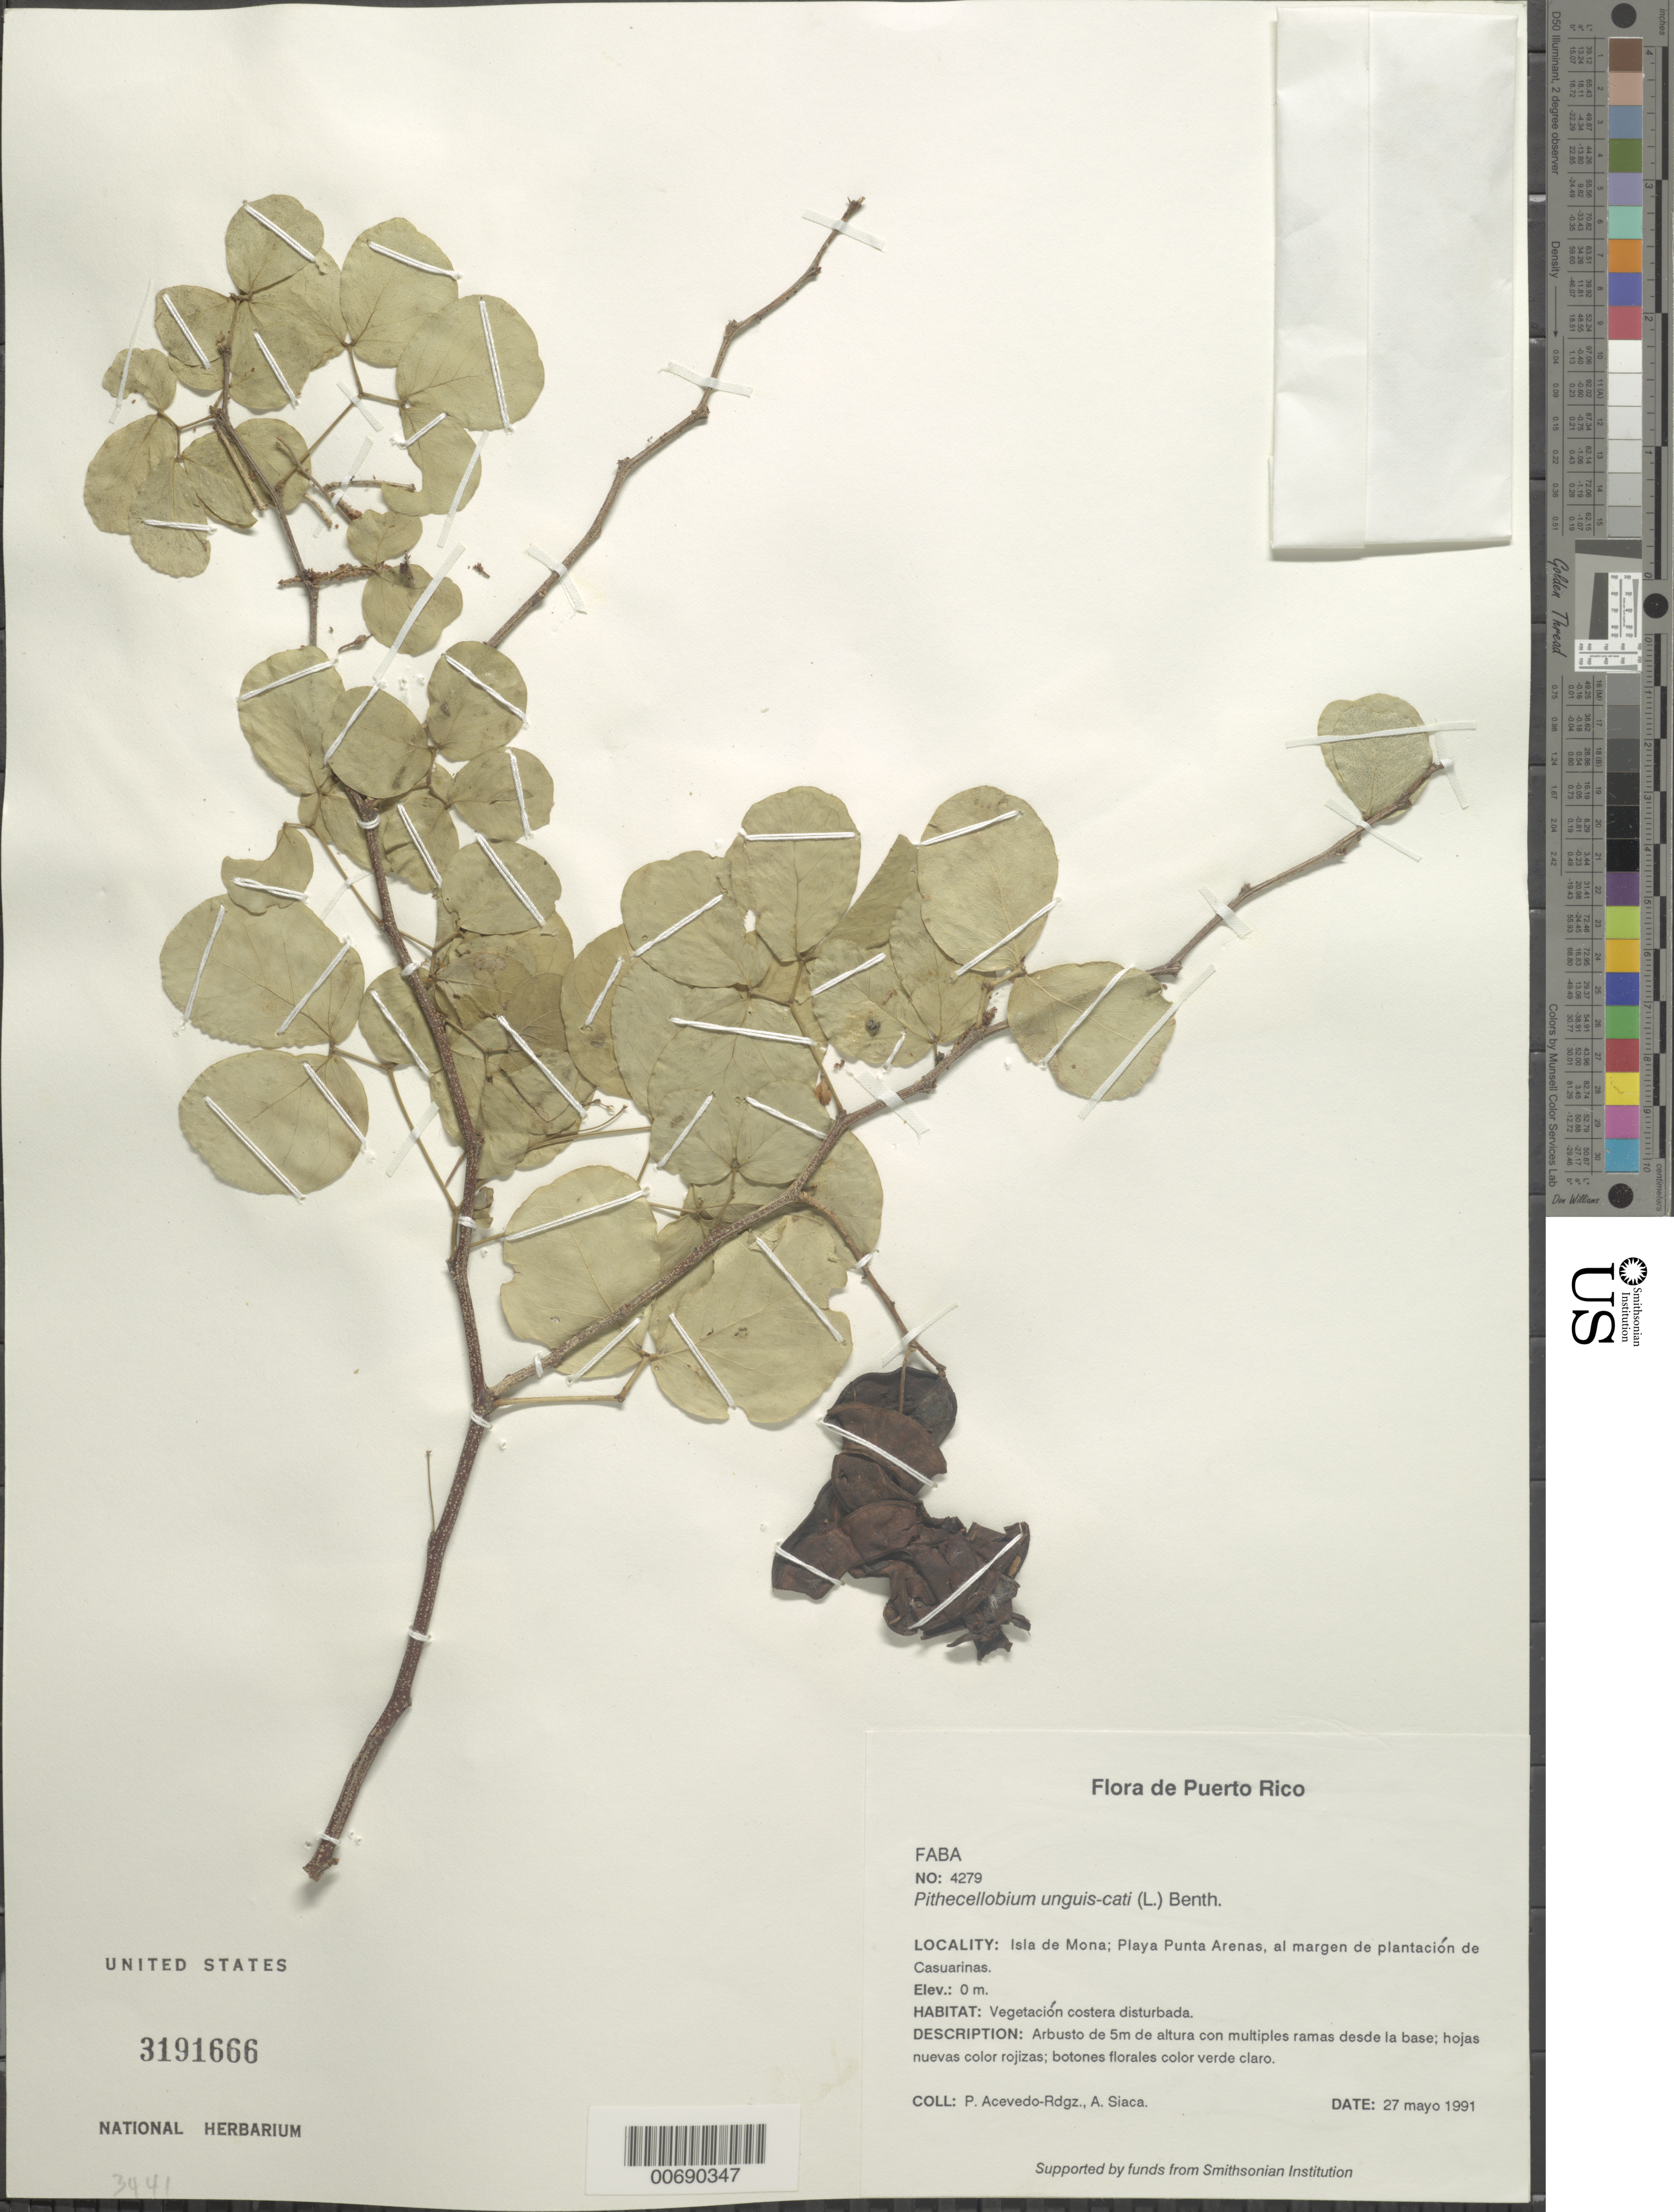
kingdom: Plantae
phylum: Tracheophyta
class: Magnoliopsida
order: Fabales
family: Fabaceae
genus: Pithecellobium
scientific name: Pithecellobium unguis-cati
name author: (L.) Benth.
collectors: P. Acevedo-Rodr. & A. Siaca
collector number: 4279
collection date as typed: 27 May 1991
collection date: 1991-05-27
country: Puerto Rico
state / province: Mayaguëz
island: Mona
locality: Isla de Mona; Playa Punta Arenas, al margen de plantación de Casuarinas.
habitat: Vegetacion costera disturbada.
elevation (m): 0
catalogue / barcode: US 3191666